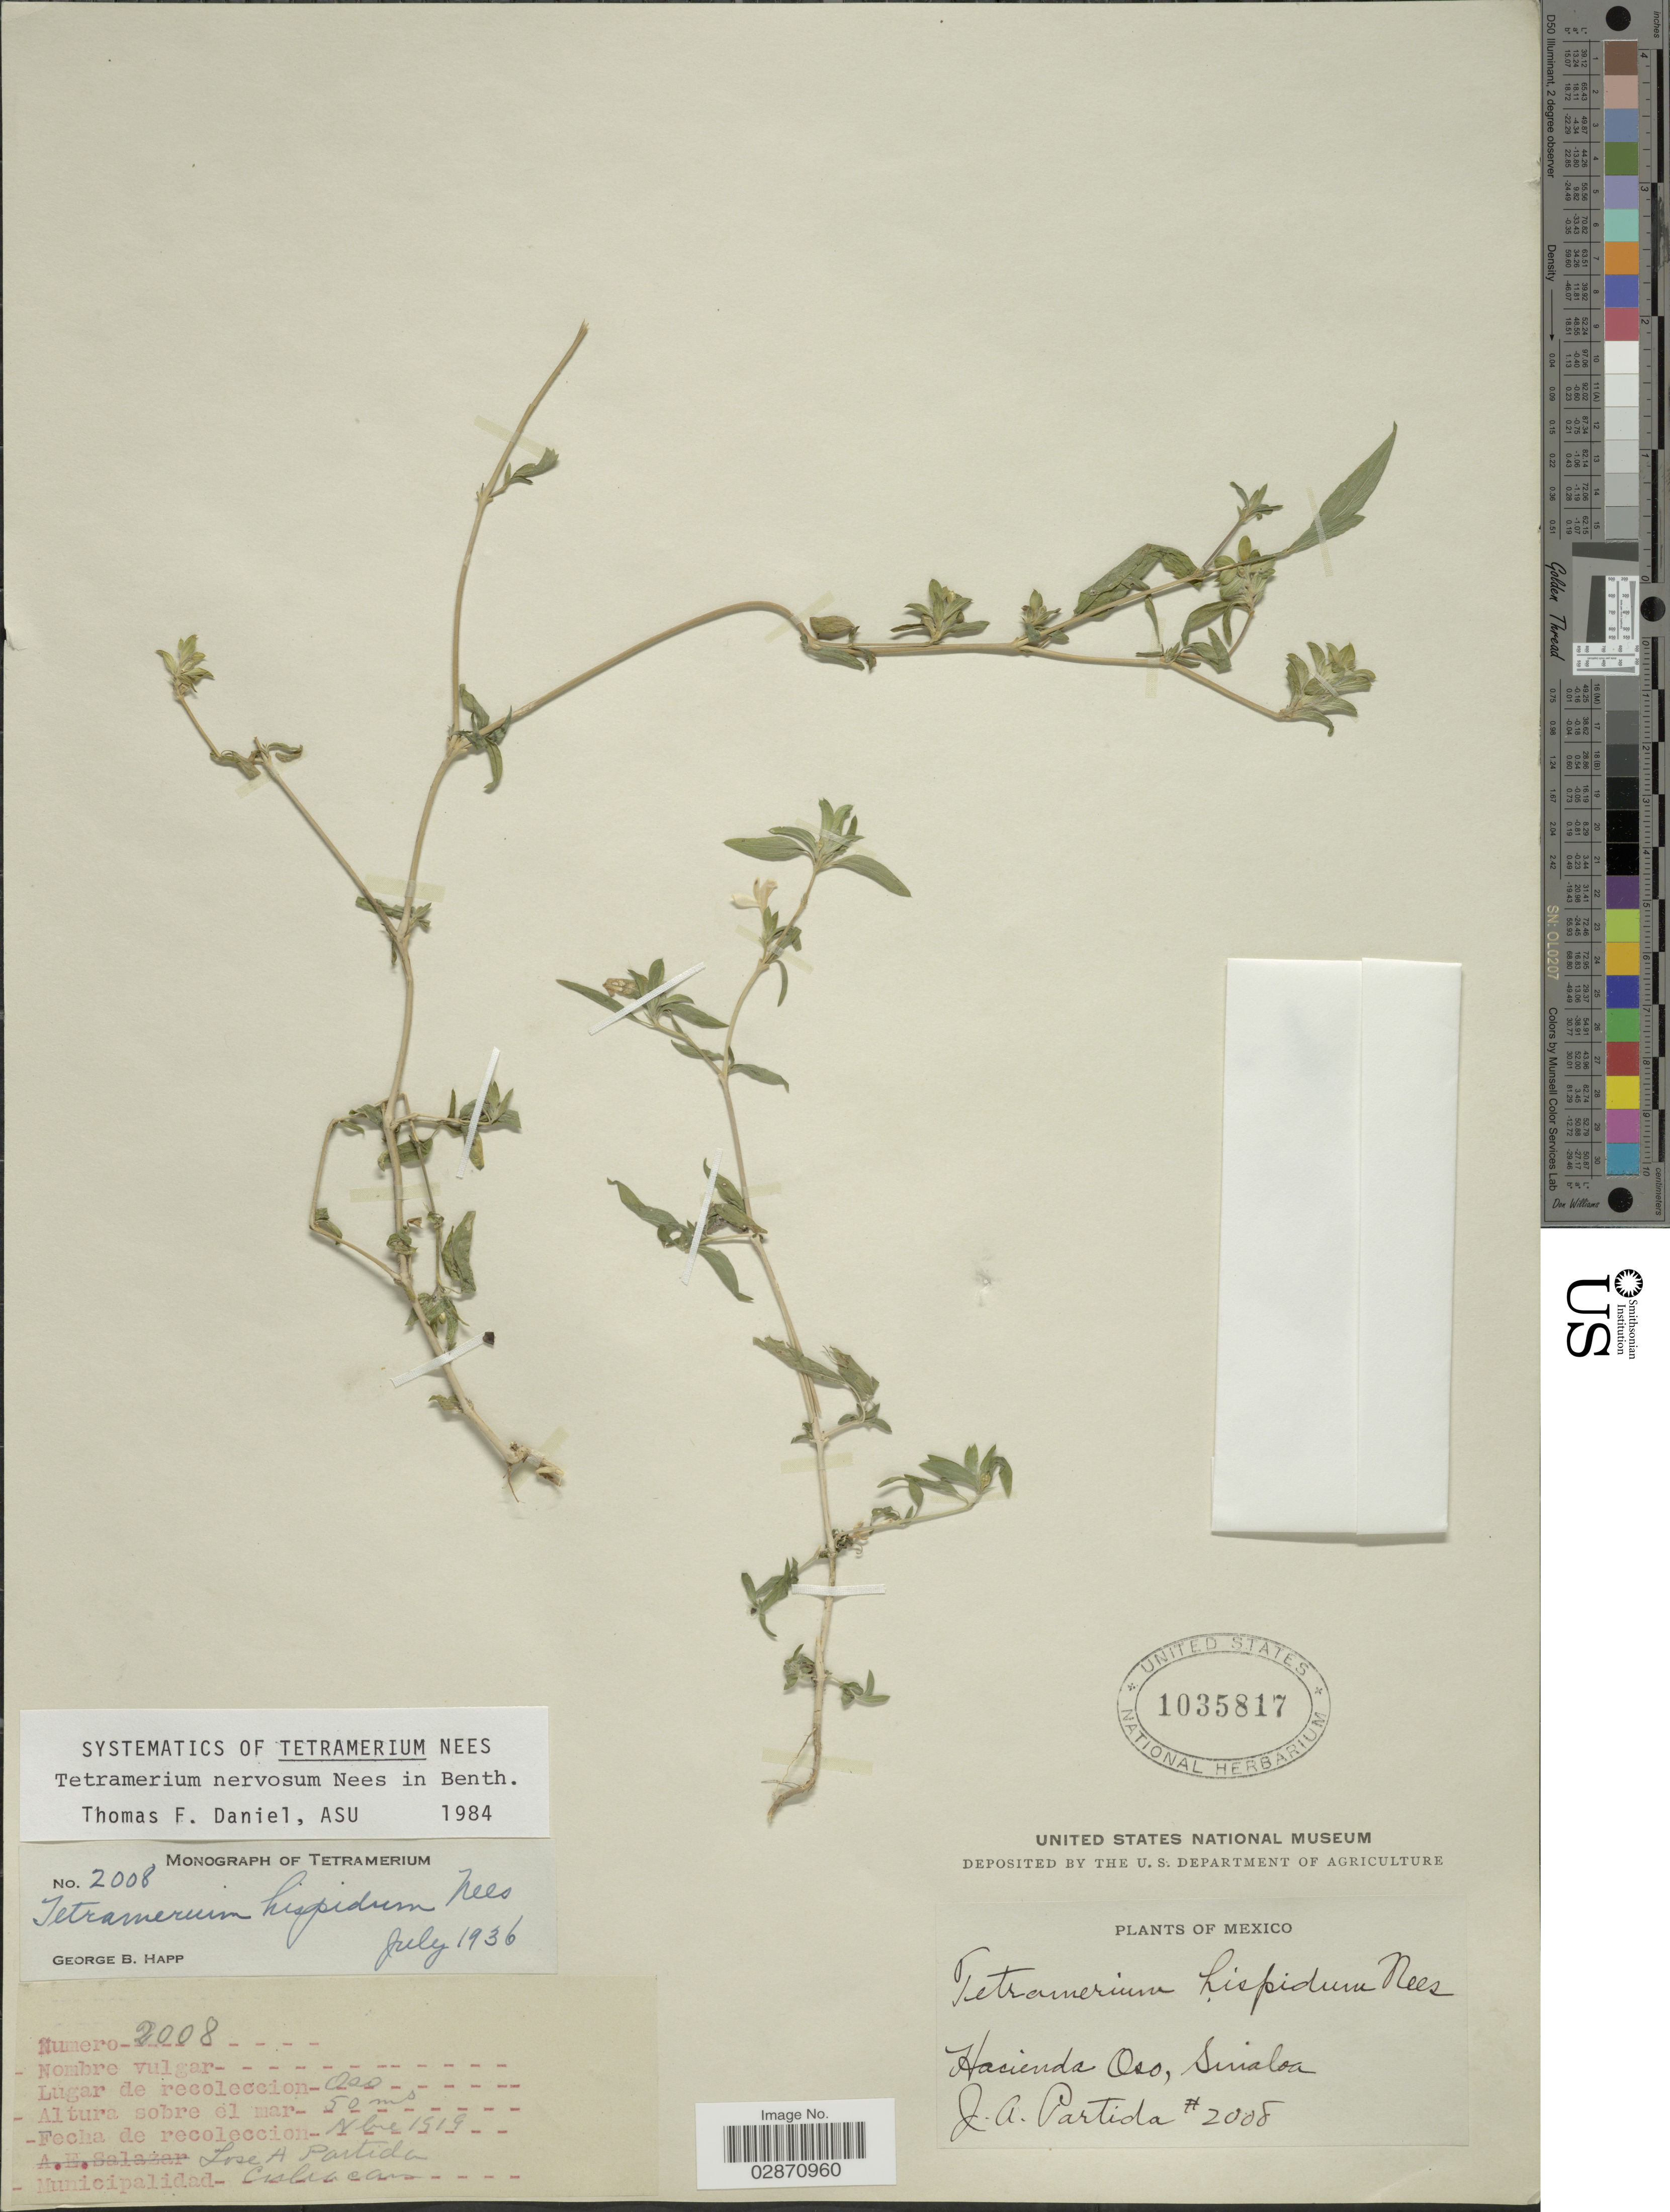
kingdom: Plantae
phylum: Tracheophyta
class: Magnoliopsida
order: Lamiales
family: Acanthaceae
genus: Tetramerium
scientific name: Tetramerium nervosum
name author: Nees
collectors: J. Partida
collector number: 2008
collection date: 1919-11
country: Mexico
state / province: Sinaloa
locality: Hacienda Oso, Municipalidad Culiacan.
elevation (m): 50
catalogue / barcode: US 1035817